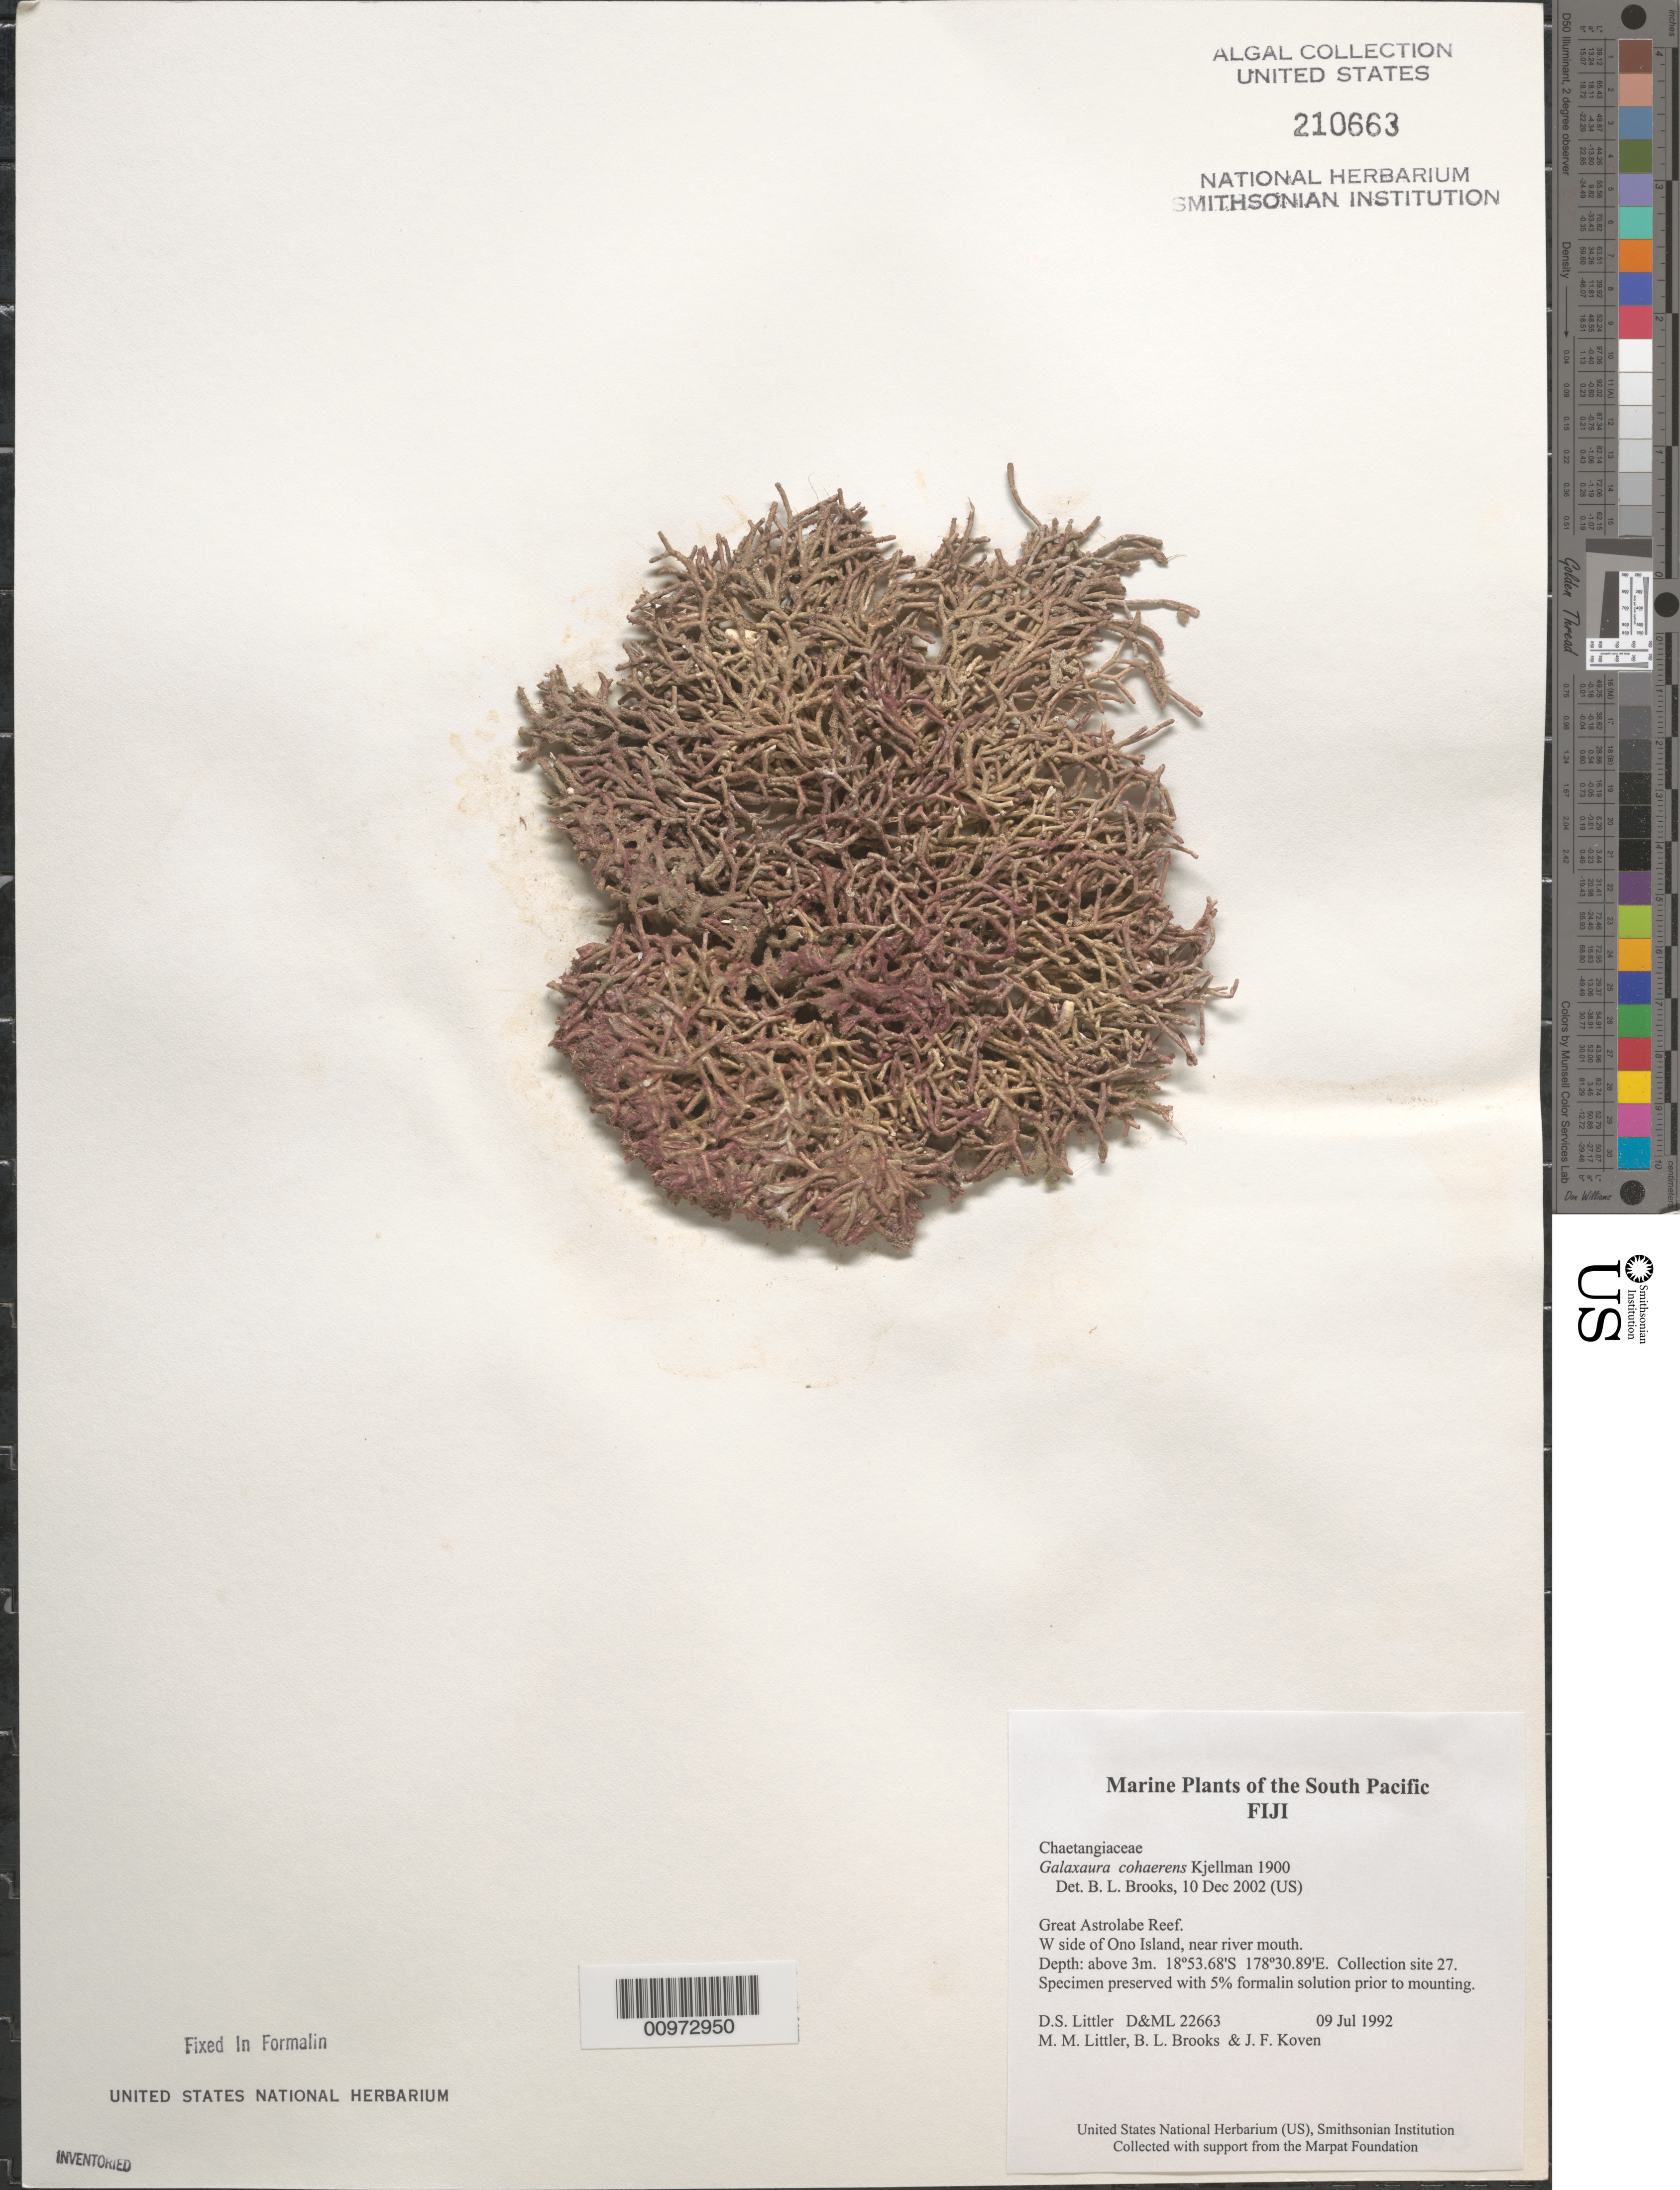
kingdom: Plantae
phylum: Rhodophyta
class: Florideophyceae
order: Nemaliales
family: Galaxauraceae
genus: Galaxaura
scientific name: Galaxaura divaricata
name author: (L.) Huisman & R.A. Towns.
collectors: D. S. Littler, M. M. Littler, B. Brooks & J. Koven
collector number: D&ML 22663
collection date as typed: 09 Jul 1992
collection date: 1992-07-09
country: Fiji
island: Ono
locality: Great Astrolabe Reef, west side of island, near river mouth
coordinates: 18 53.68'S, 178 30.89'E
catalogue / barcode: US 210663